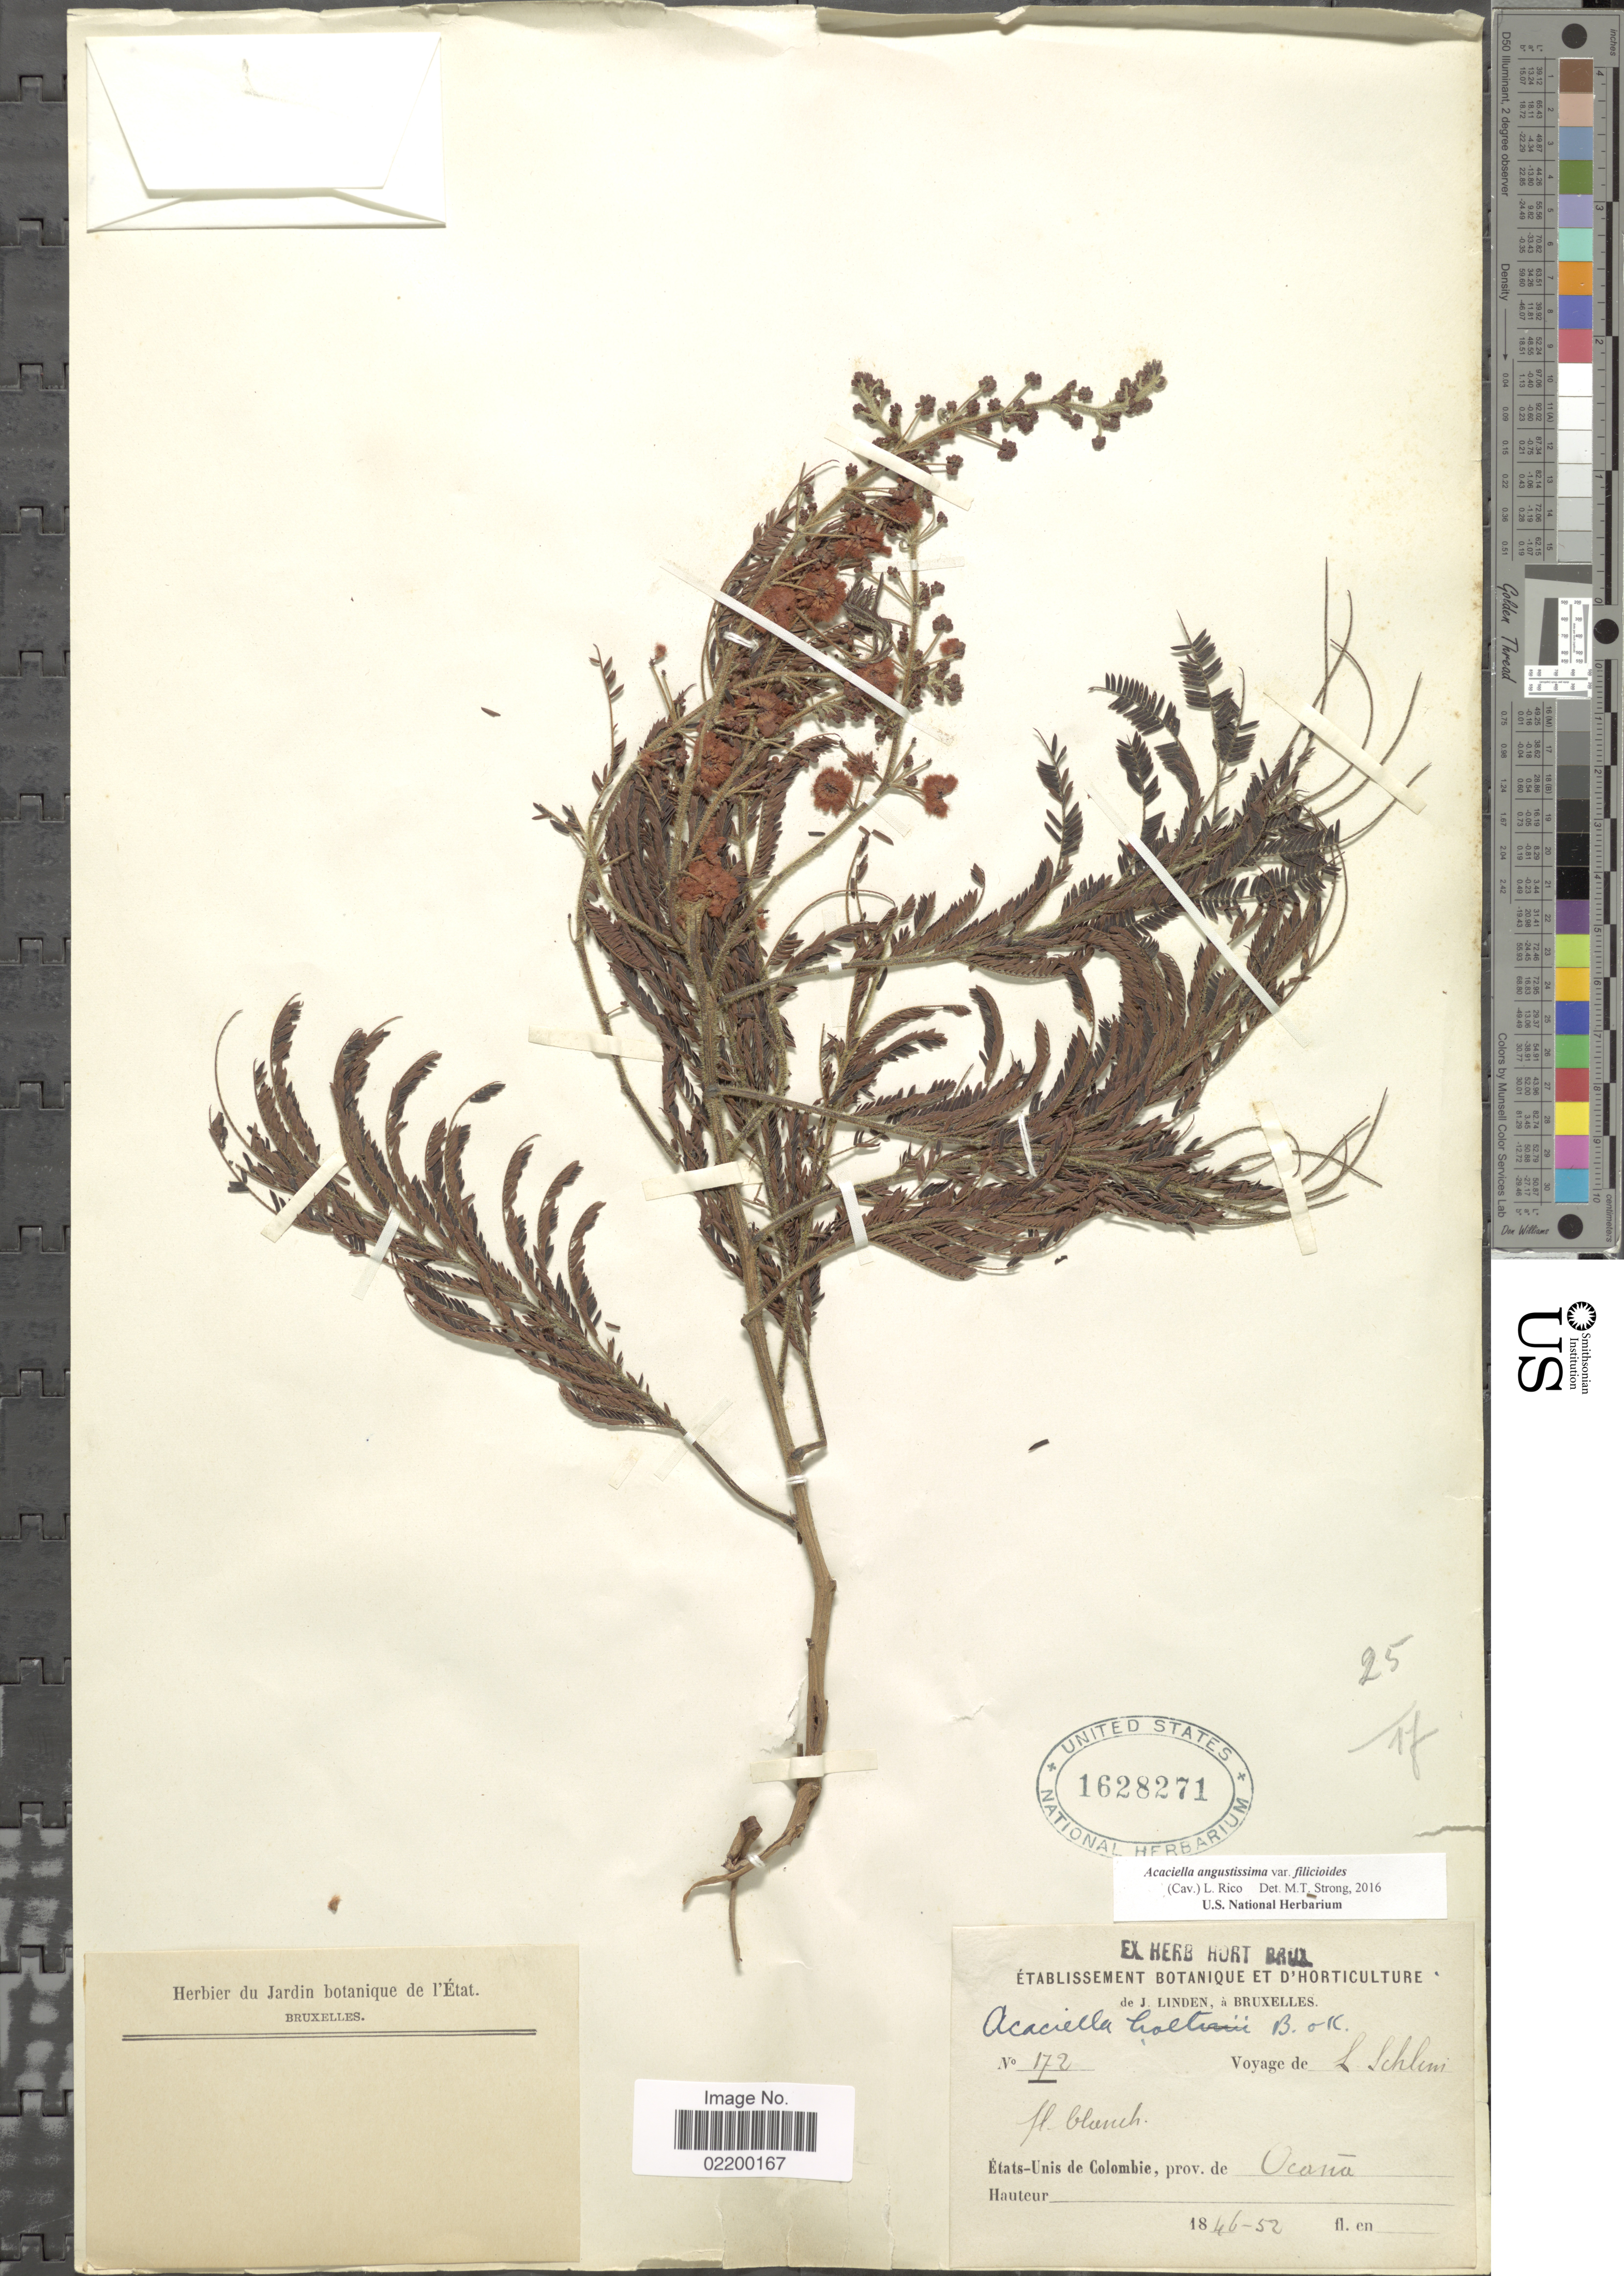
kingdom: Plantae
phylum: Tracheophyta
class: Magnoliopsida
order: Fabales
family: Fabaceae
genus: Acaciella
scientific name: Acaciella angustissima var. filicioides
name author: (Cav.) L. Rico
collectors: L. Schlim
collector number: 172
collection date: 1846/1852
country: Colombia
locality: Etats-Unis de Colombie, prov. de Ocana.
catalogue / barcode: US 1628271